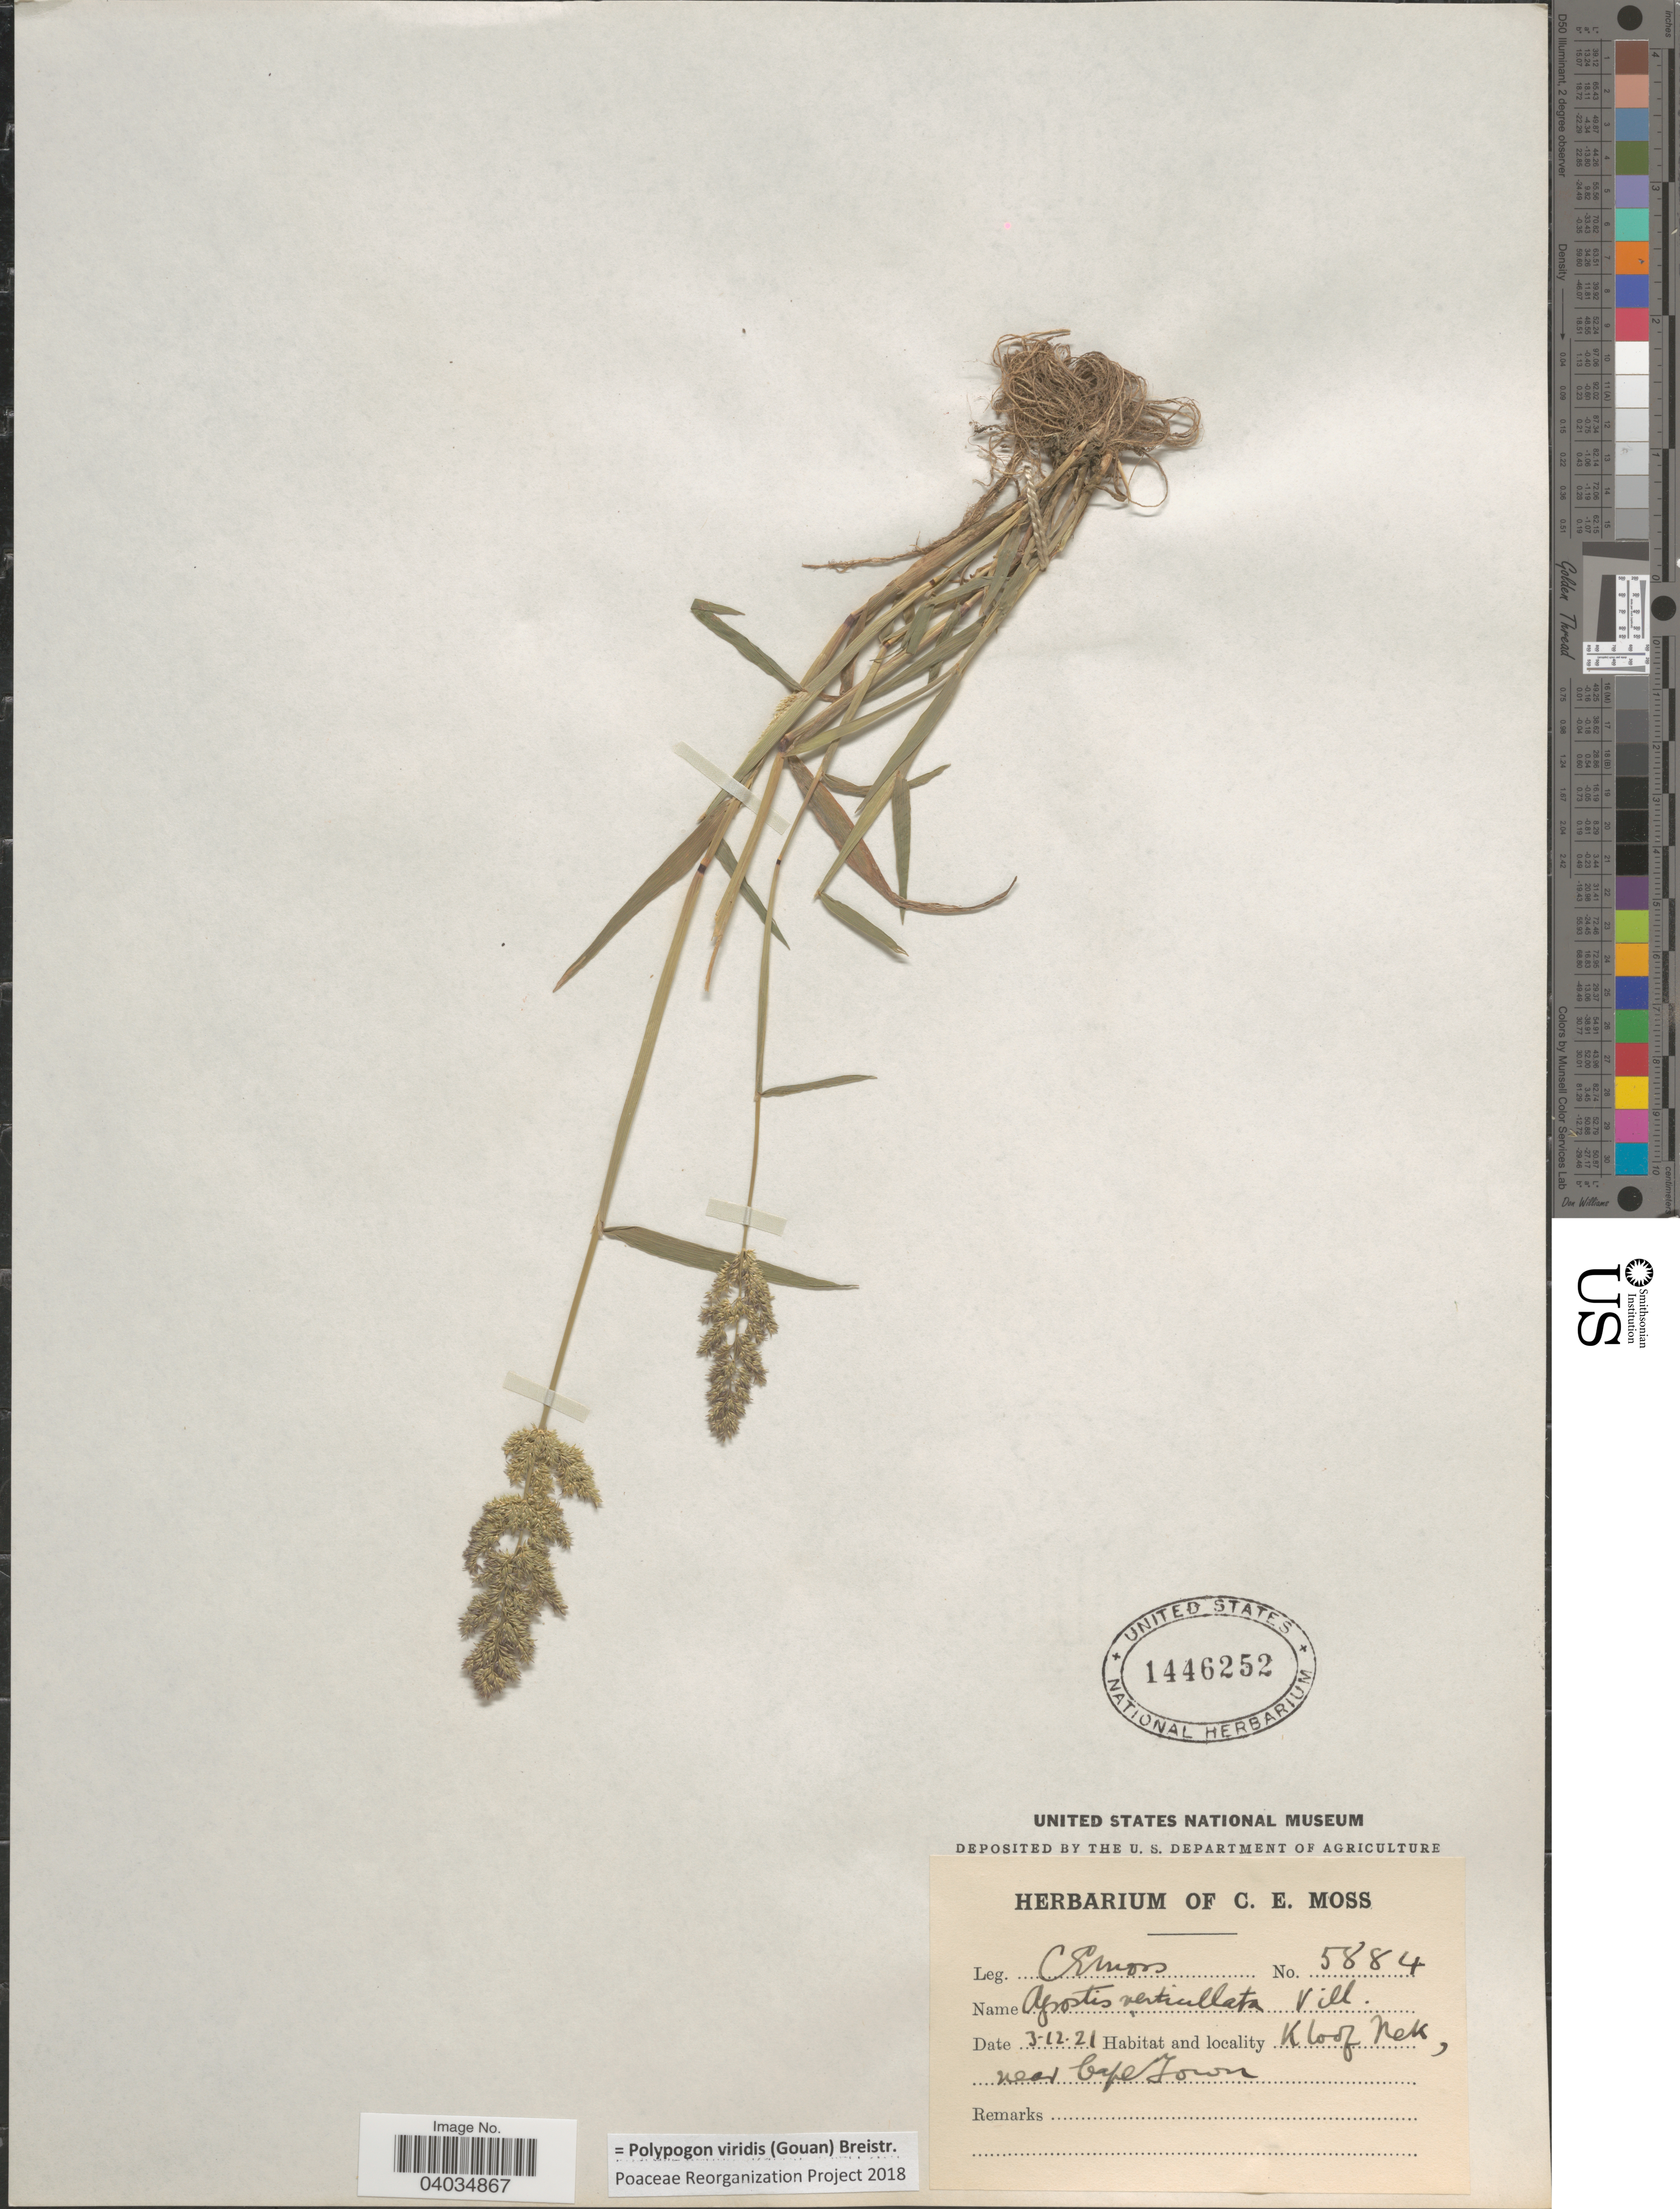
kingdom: Plantae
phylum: Tracheophyta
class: Liliopsida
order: Poales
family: Poaceae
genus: Polypogon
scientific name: Polypogon viridis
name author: (Gouan) Breistroffer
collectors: C. E. Moss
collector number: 5884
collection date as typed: Transcribed d/m/y: 3/12/21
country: South Africa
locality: Kloof Nek, near Cape Town.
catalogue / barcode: US 1446252